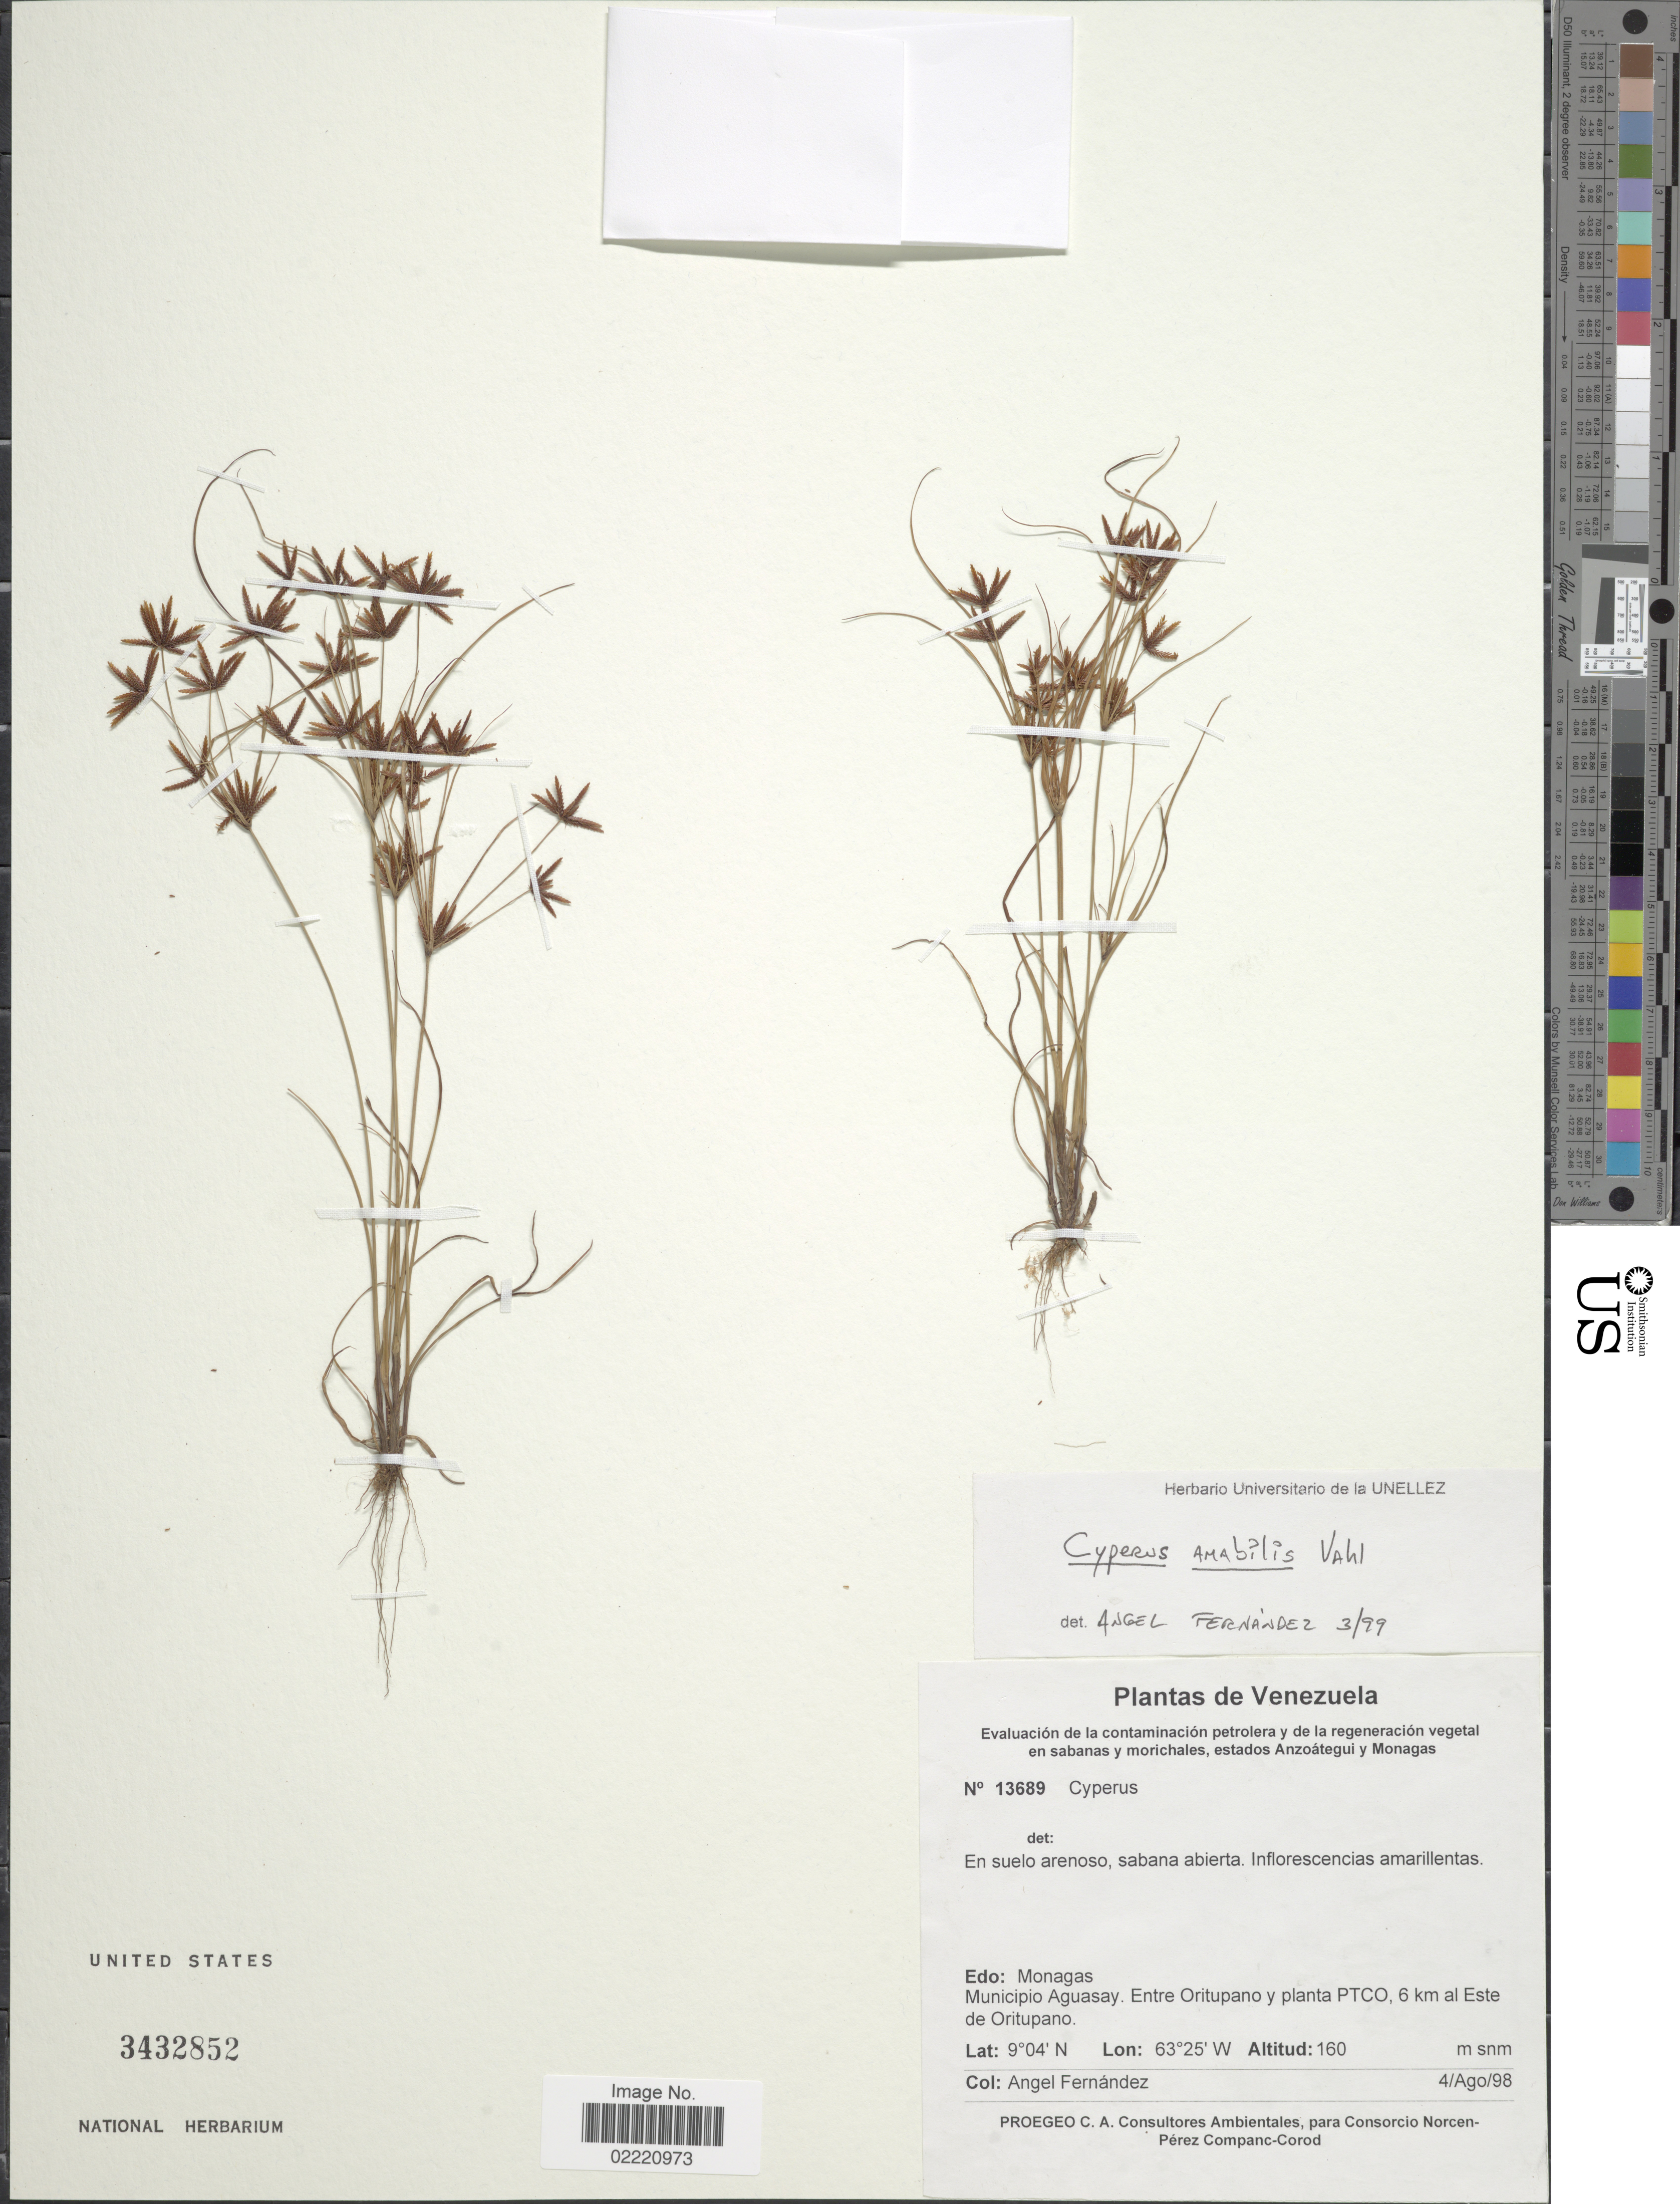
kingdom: Plantae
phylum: Tracheophyta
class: Liliopsida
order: Poales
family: Cyperaceae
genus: Cyperus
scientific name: Cyperus amabilis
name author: Vahl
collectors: Á. Fernández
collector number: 13689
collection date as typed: Transcribed d/m/y: 4/8/98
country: Venezuela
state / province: Monagas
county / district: Aguasay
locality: Municipio Aguasay, Entre Oritupano y planta PTCO, 6 km al Este de Oritupano.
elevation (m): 160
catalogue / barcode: US 3432852